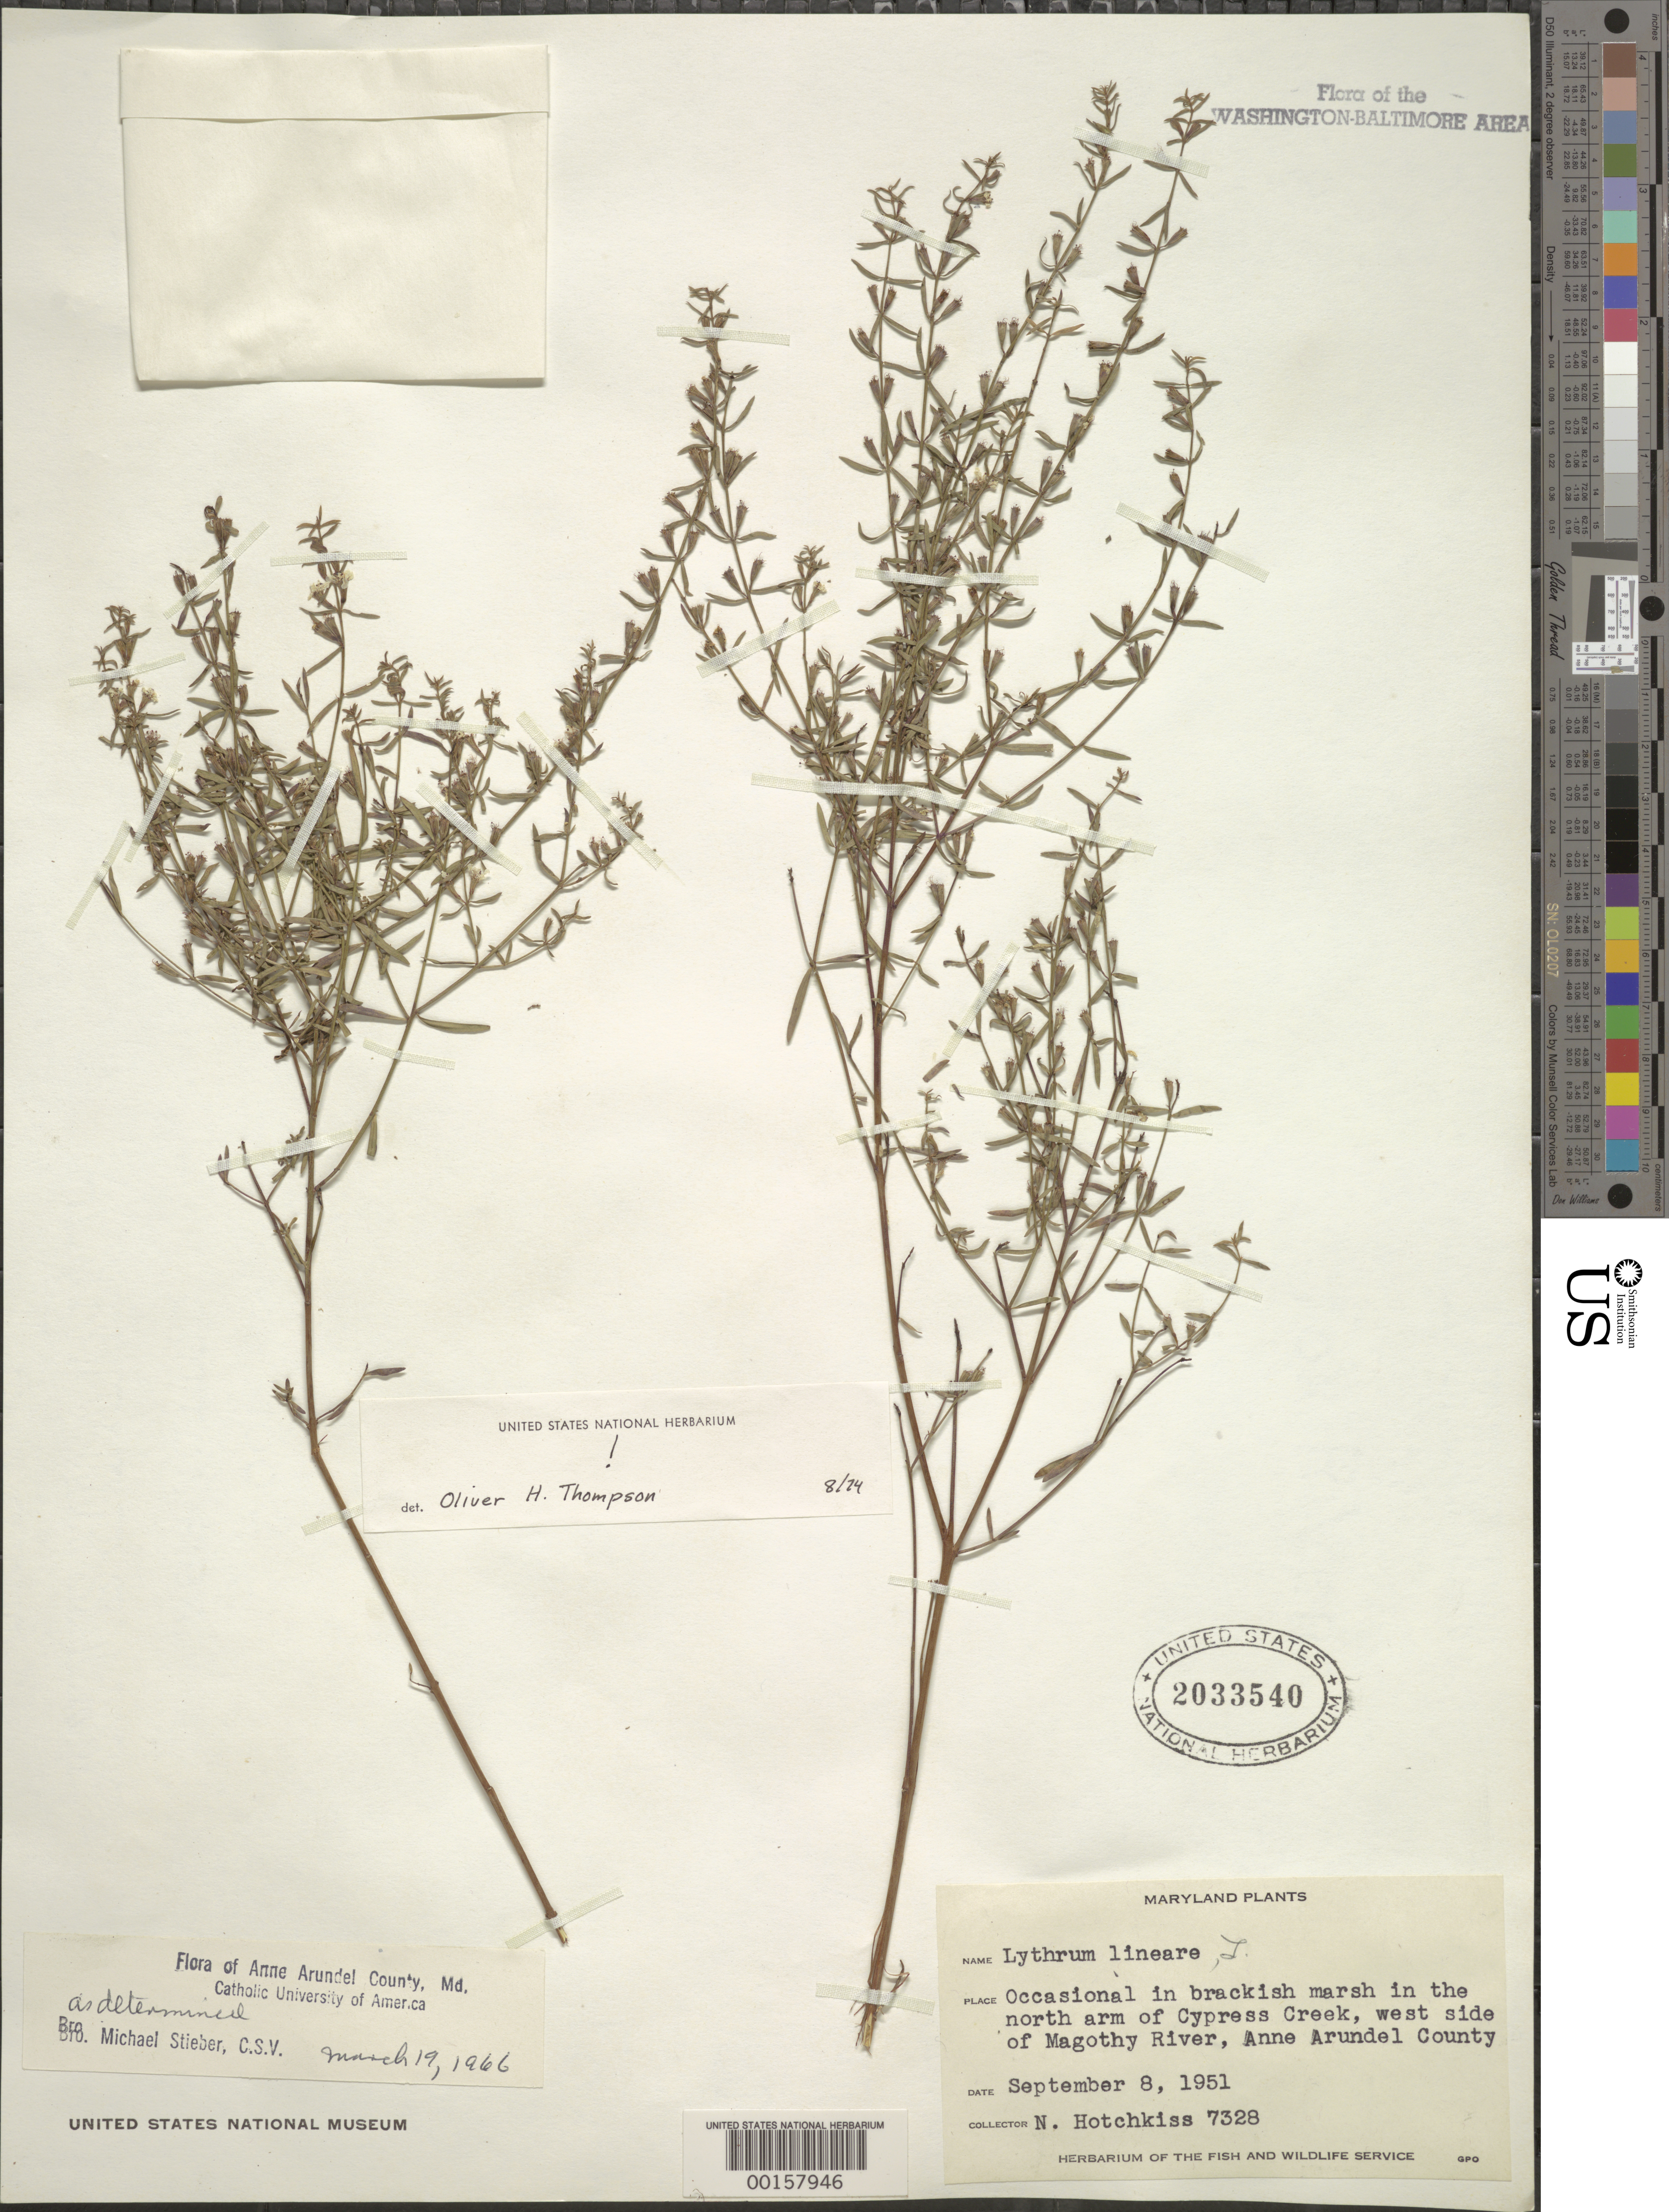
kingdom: Plantae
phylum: Tracheophyta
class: Magnoliopsida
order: Myrtales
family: Lythraceae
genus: Lythrum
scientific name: Lythrum lineare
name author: L.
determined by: Thompson, O. H.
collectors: N. Hotchkiss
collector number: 7328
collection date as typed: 08 Sep 1951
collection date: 1951-09-08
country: United States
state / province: Maryland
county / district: Anne Arundel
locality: North arm of Cypress Creek, west side of Magothy River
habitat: Brackish marsh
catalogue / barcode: US 2033540